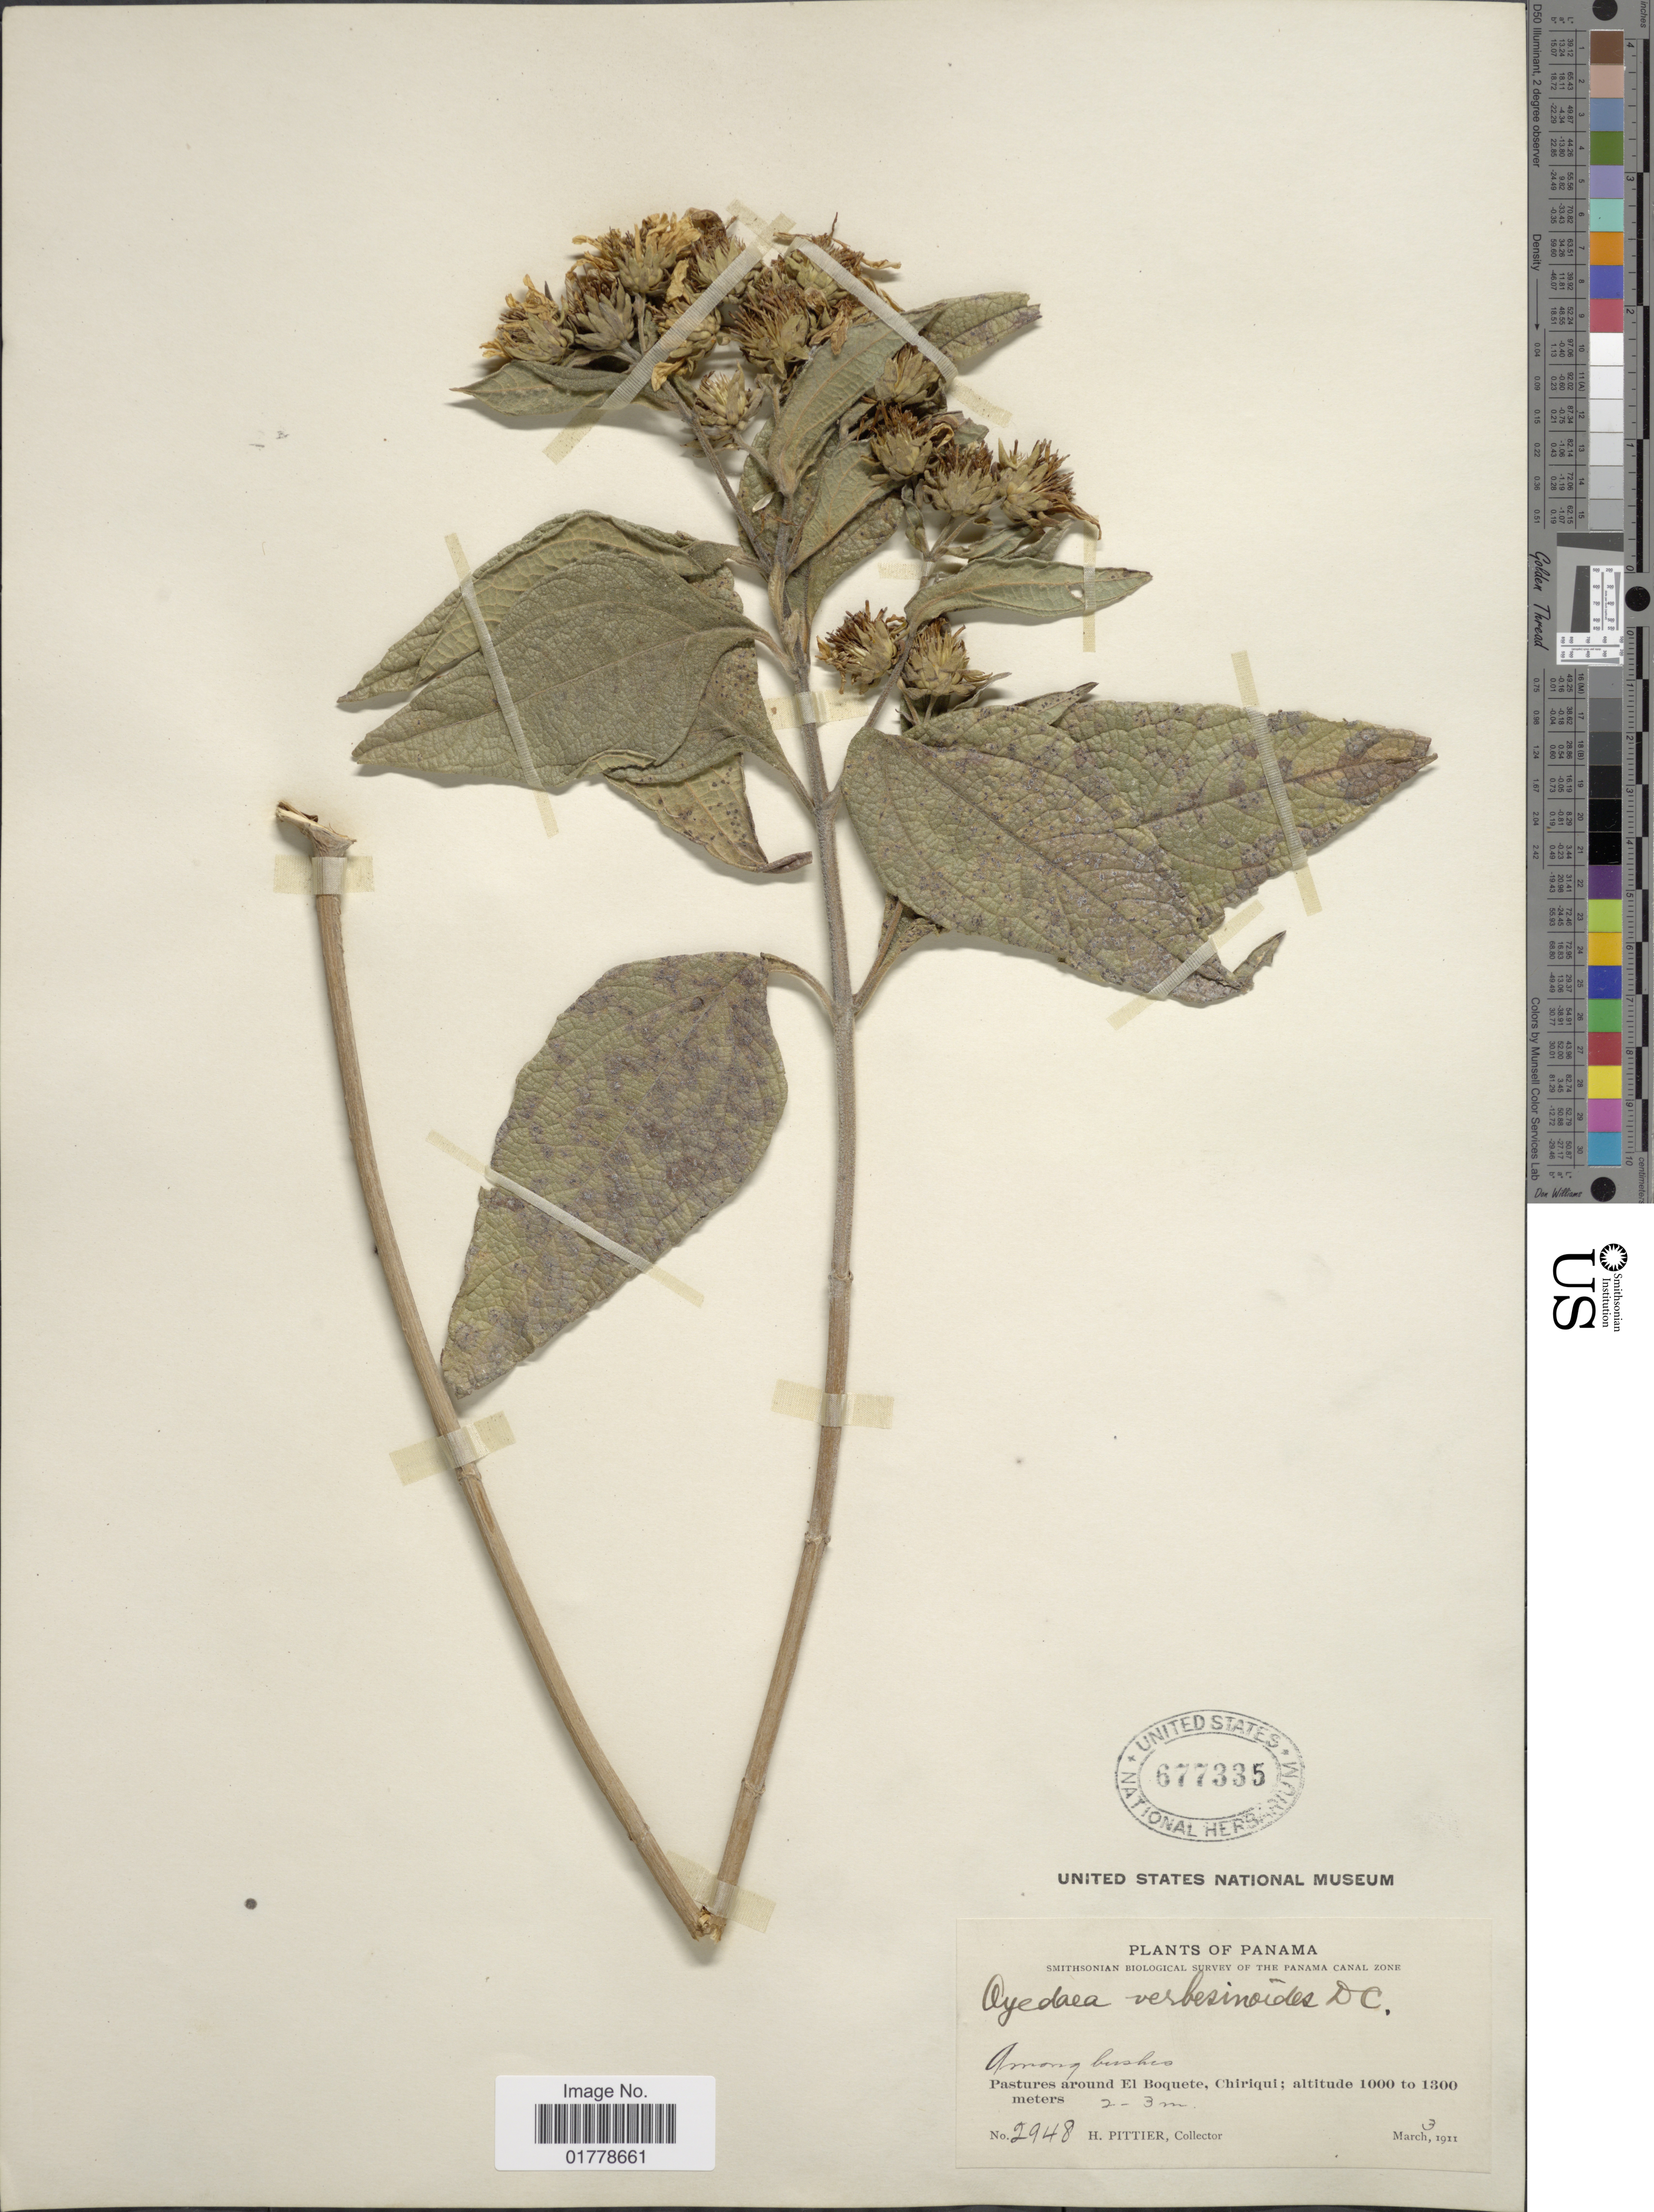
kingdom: Plantae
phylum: Tracheophyta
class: Magnoliopsida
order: Asterales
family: Asteraceae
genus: Oyedaea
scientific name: Oyedaea verbesinoides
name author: DC.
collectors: H. F. Pittier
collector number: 2948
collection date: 1911-03-03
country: Panama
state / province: Chiriqui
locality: Among bushes. Pastures around El Boquete, Chiriqui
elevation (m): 1000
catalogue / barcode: US 677335